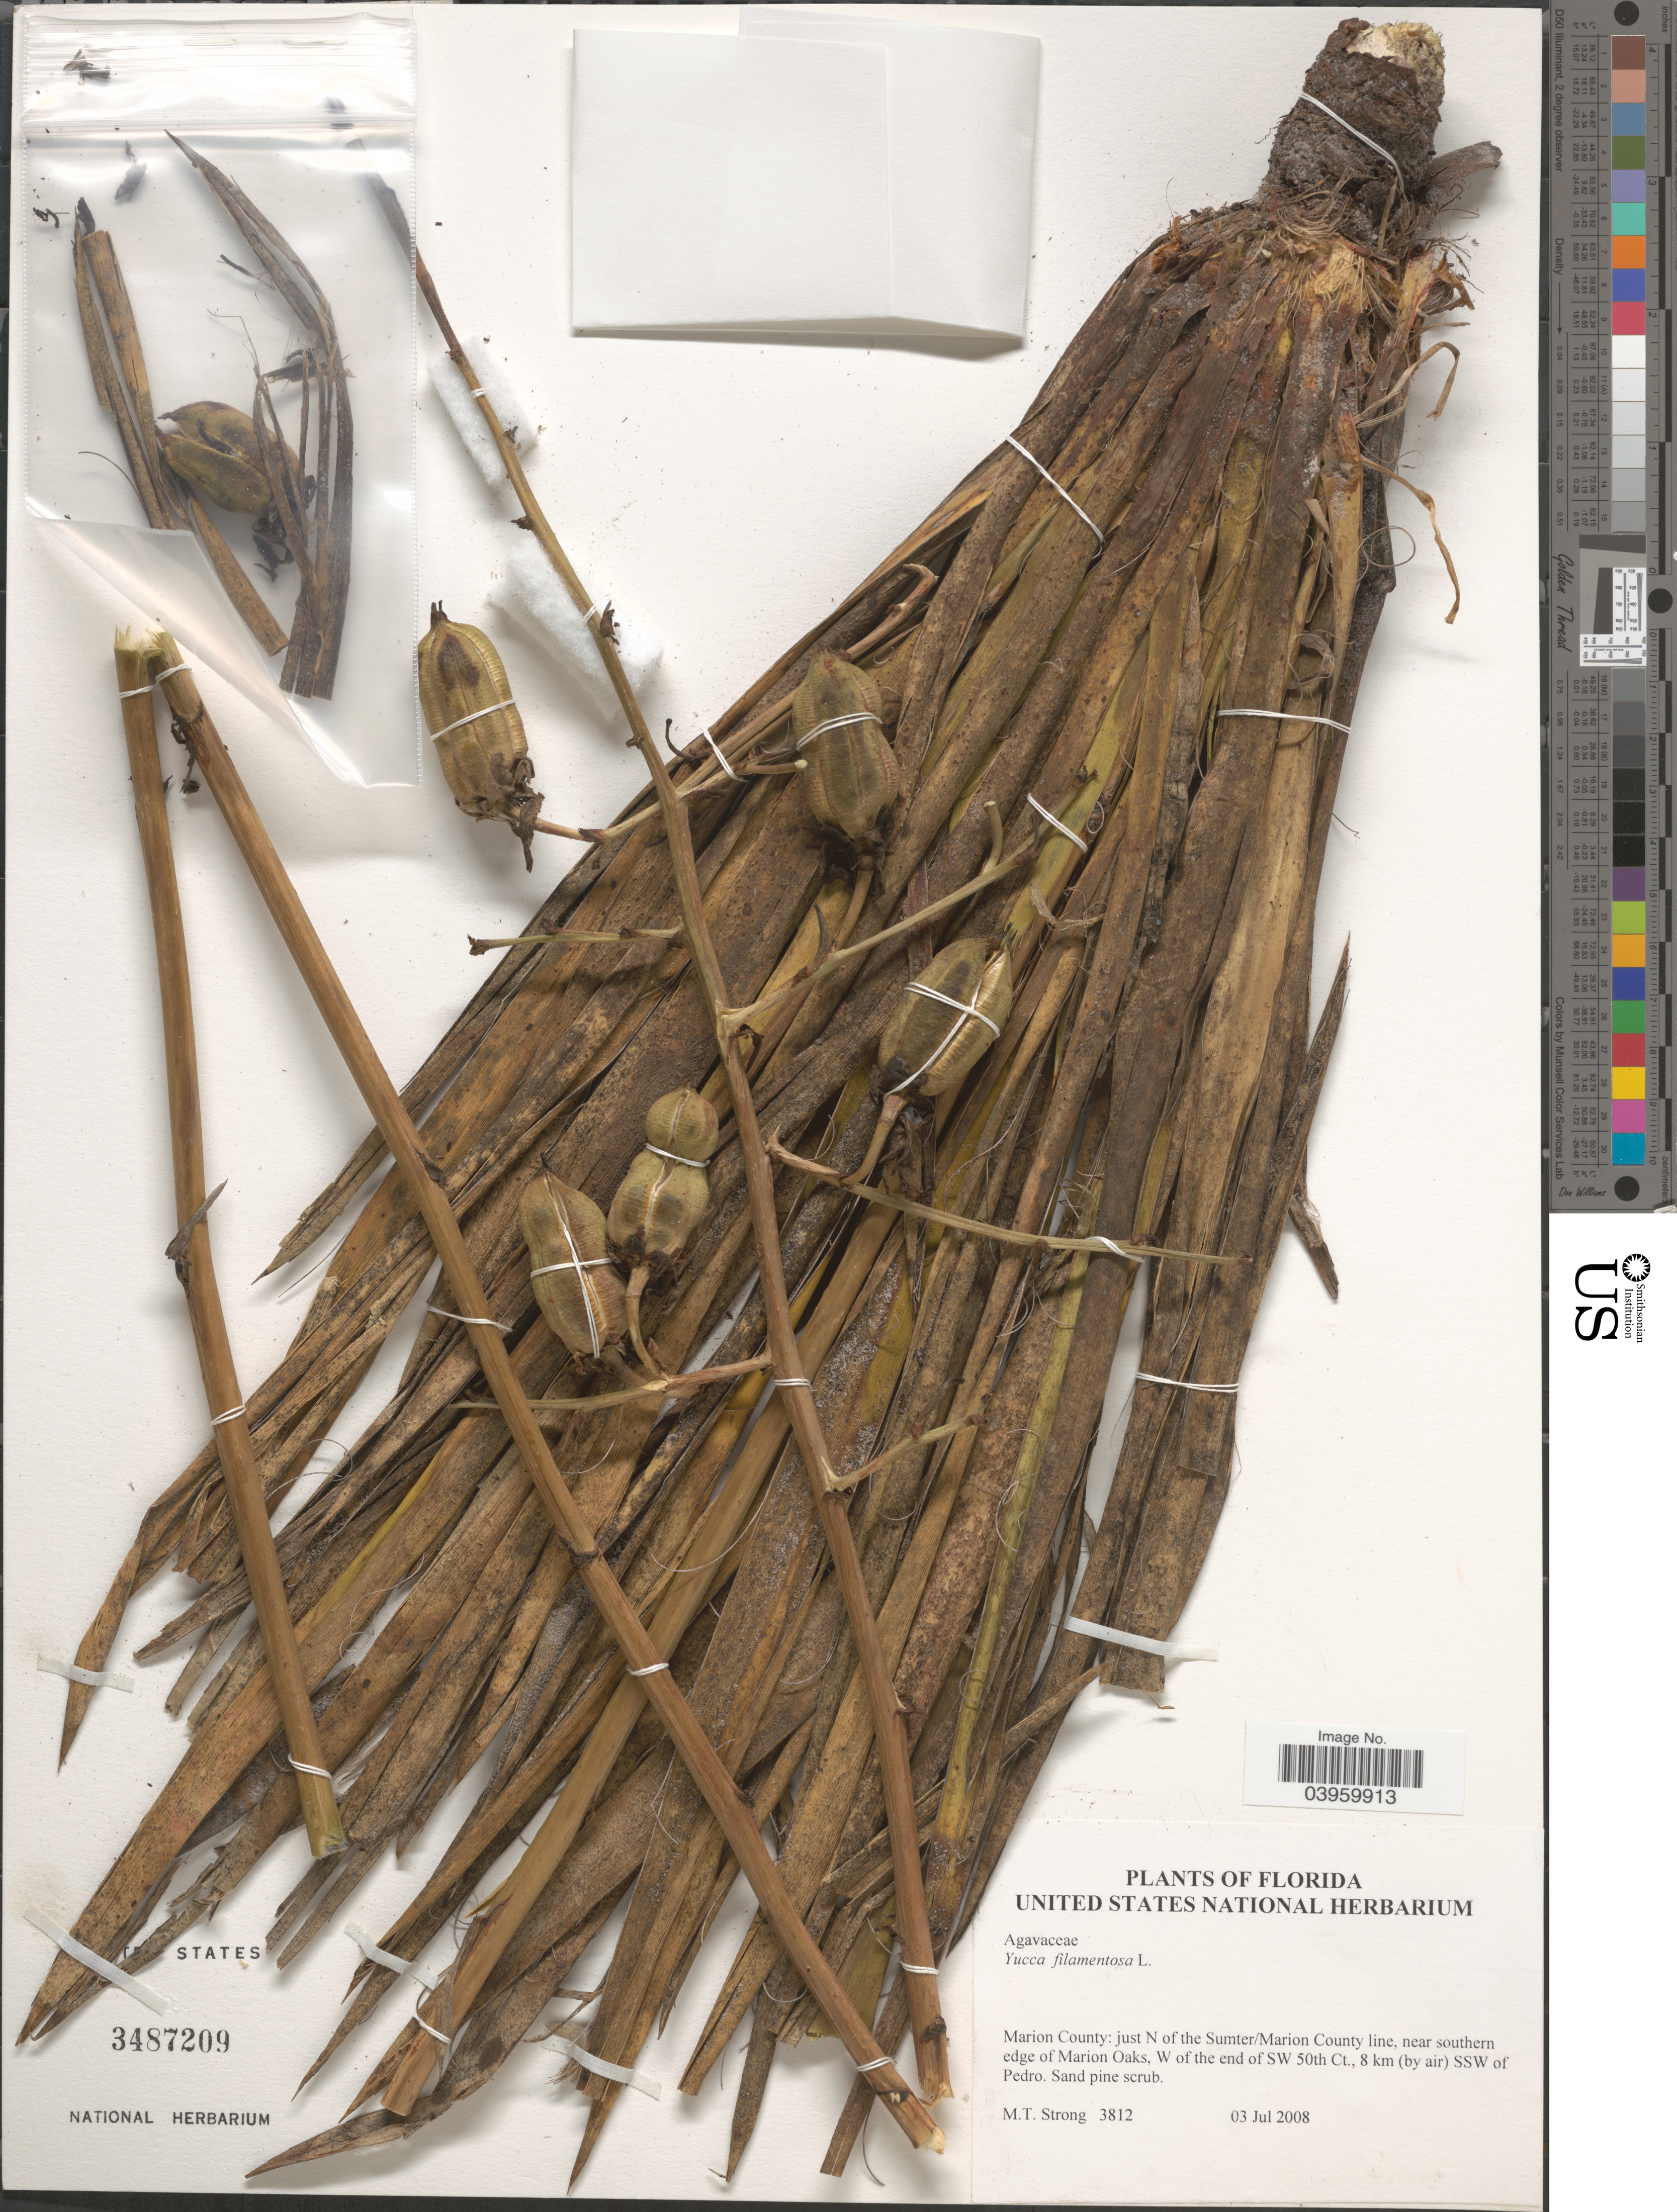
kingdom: Plantae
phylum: Tracheophyta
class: Liliopsida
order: Asparagales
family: Asparagaceae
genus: Yucca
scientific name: Yucca filamentosa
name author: L.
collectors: M. T. Strong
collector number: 3812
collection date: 2008-07-03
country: United States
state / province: Florida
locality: Marion County: just N of the Sumter/Marion County line, near southern edge of Marion Oaks, W of the end of SW 50th Ct., 8 km (by air) SSW of Pedro.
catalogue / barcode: US 3487209